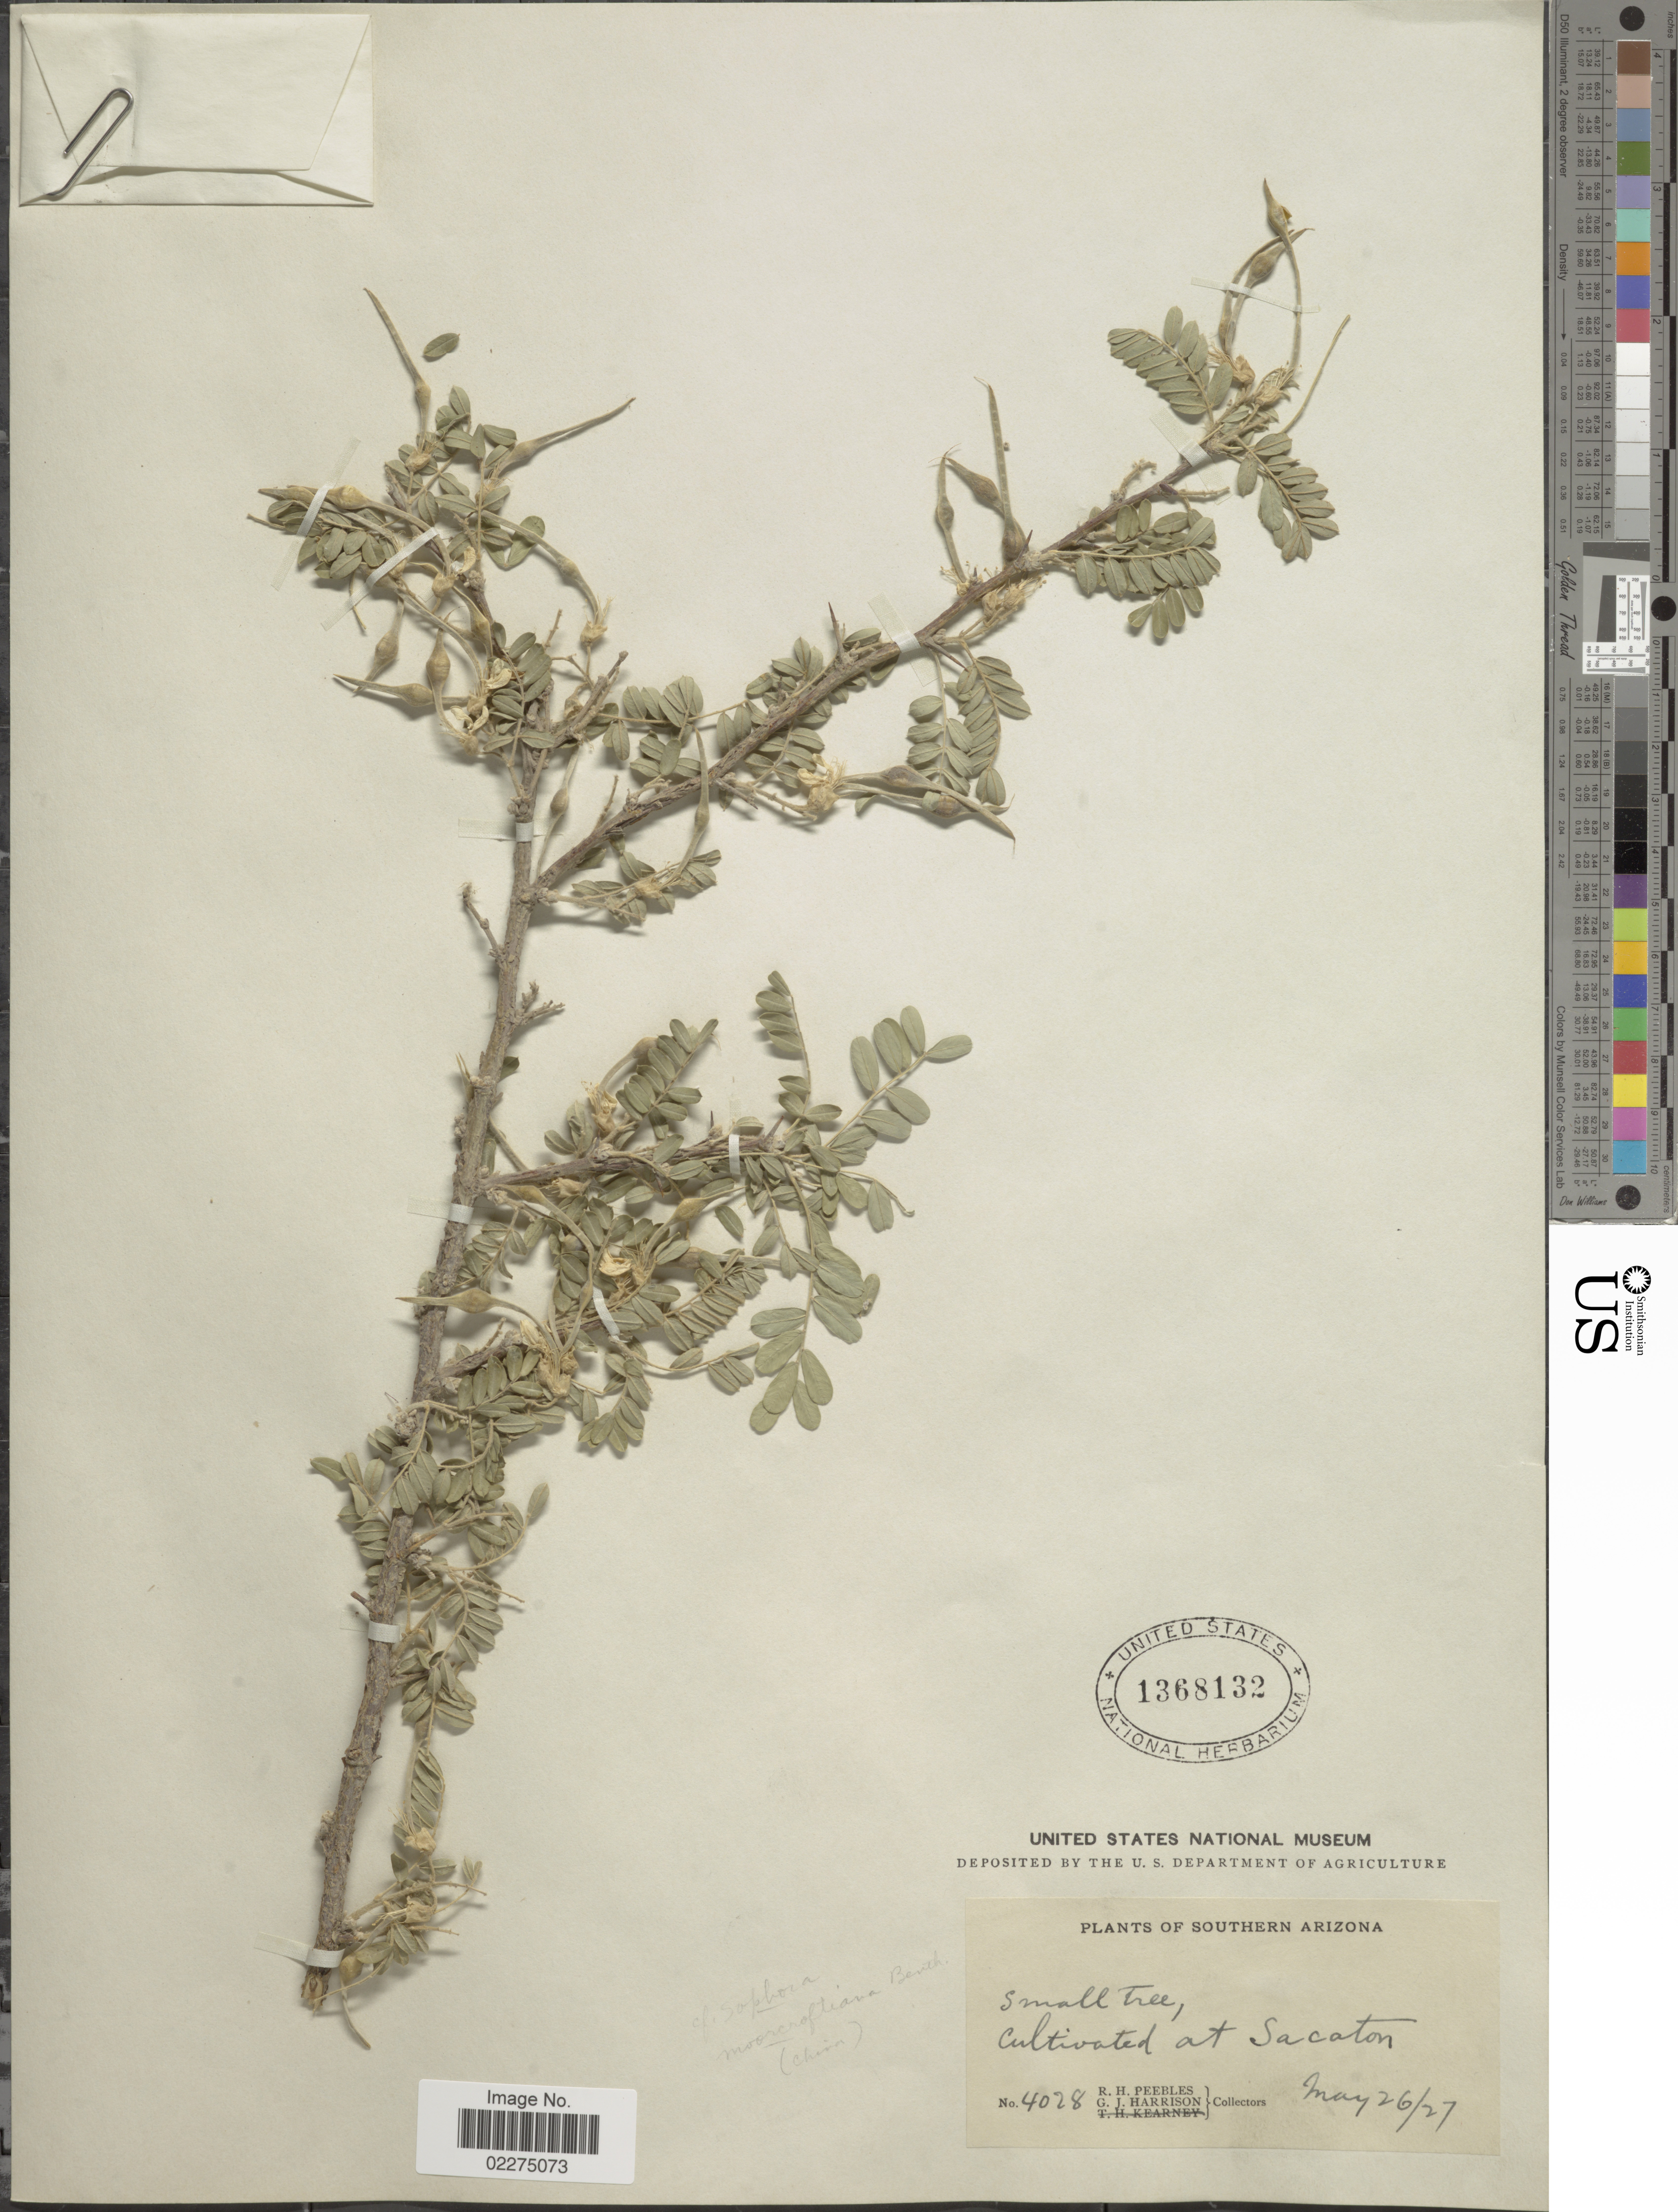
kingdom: Plantae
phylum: Tracheophyta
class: Magnoliopsida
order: Fabales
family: Fabaceae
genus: Sophora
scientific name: Sophora sp.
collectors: R. H. Peebles & G. J. Harrison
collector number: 4028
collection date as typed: Transcribed d/m/y: 26/5/27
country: United States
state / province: Arizona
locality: Southern Arizona. Sacaton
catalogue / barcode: US 1368132